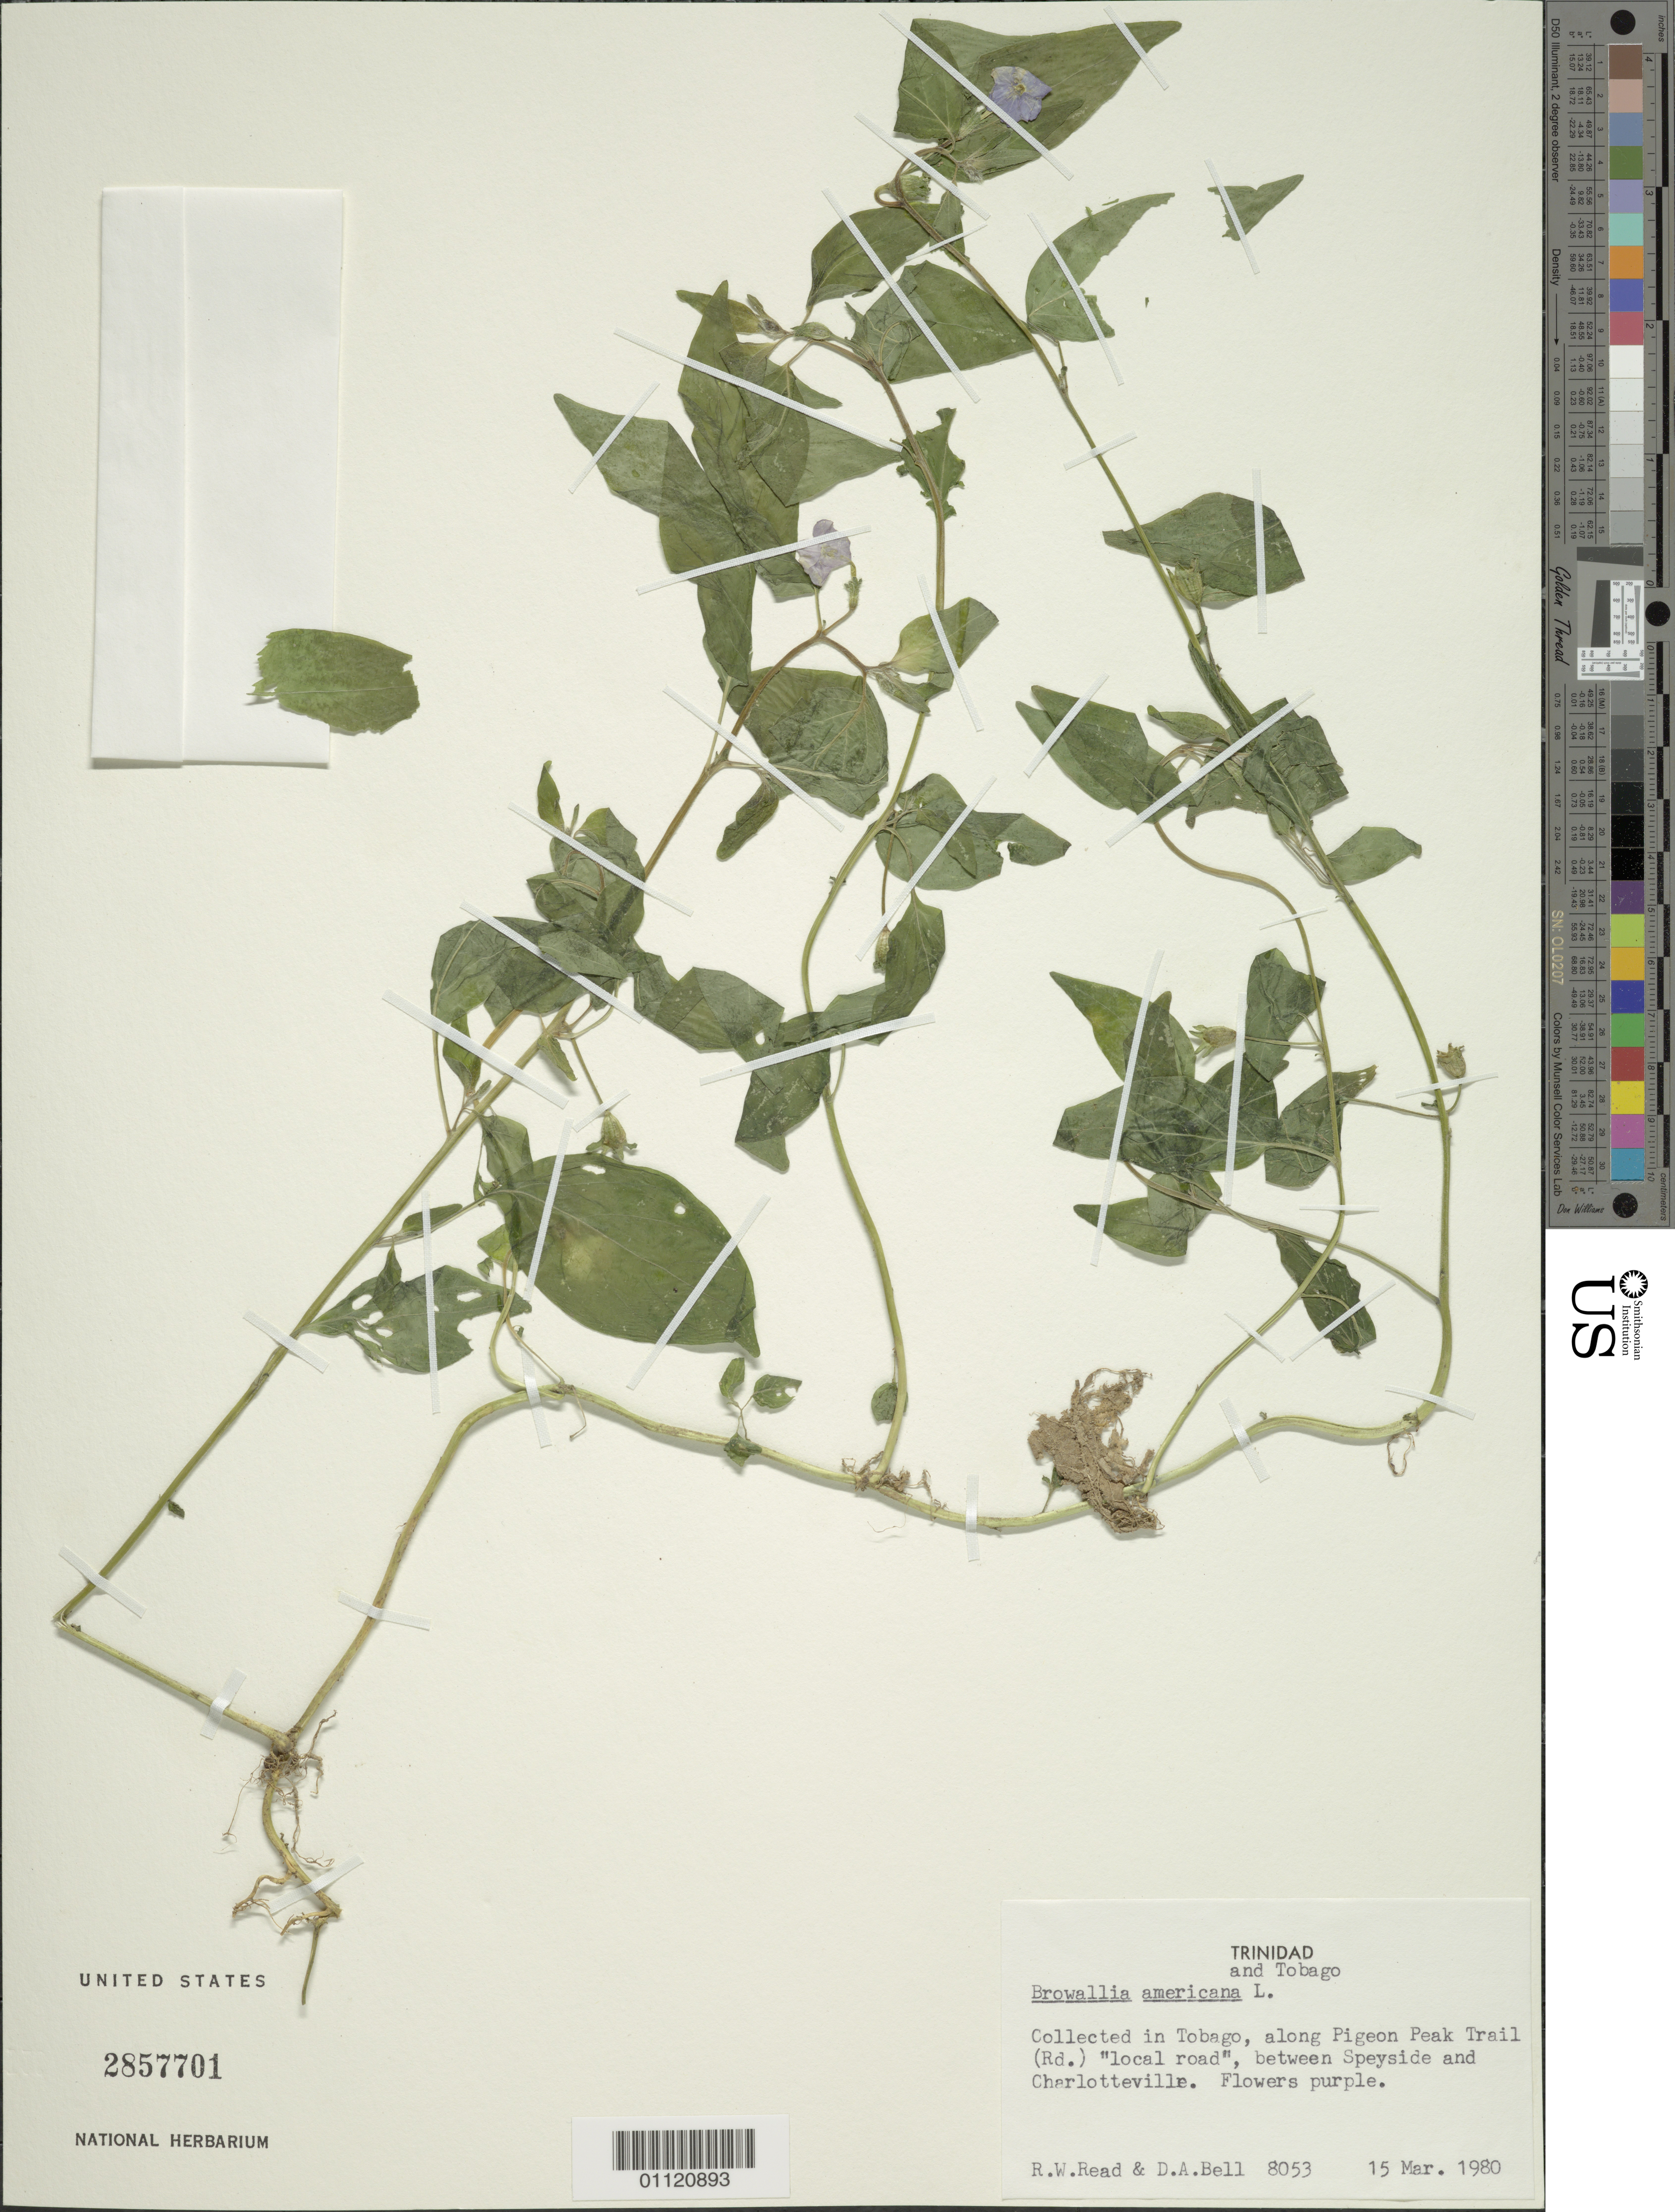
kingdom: Plantae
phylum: Tracheophyta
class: Magnoliopsida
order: Solanales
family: Solanaceae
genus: Browallia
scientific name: Browallia americana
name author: L.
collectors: R. W. Read & D. A. Bell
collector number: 8053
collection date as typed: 15 Mar 1980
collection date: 1980-03-15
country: Trinidad and Tobago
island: Tobago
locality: Along Pigeon Peak Trail (Rd.) "local road," between Speyside and Charlotteville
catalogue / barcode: US 2857701